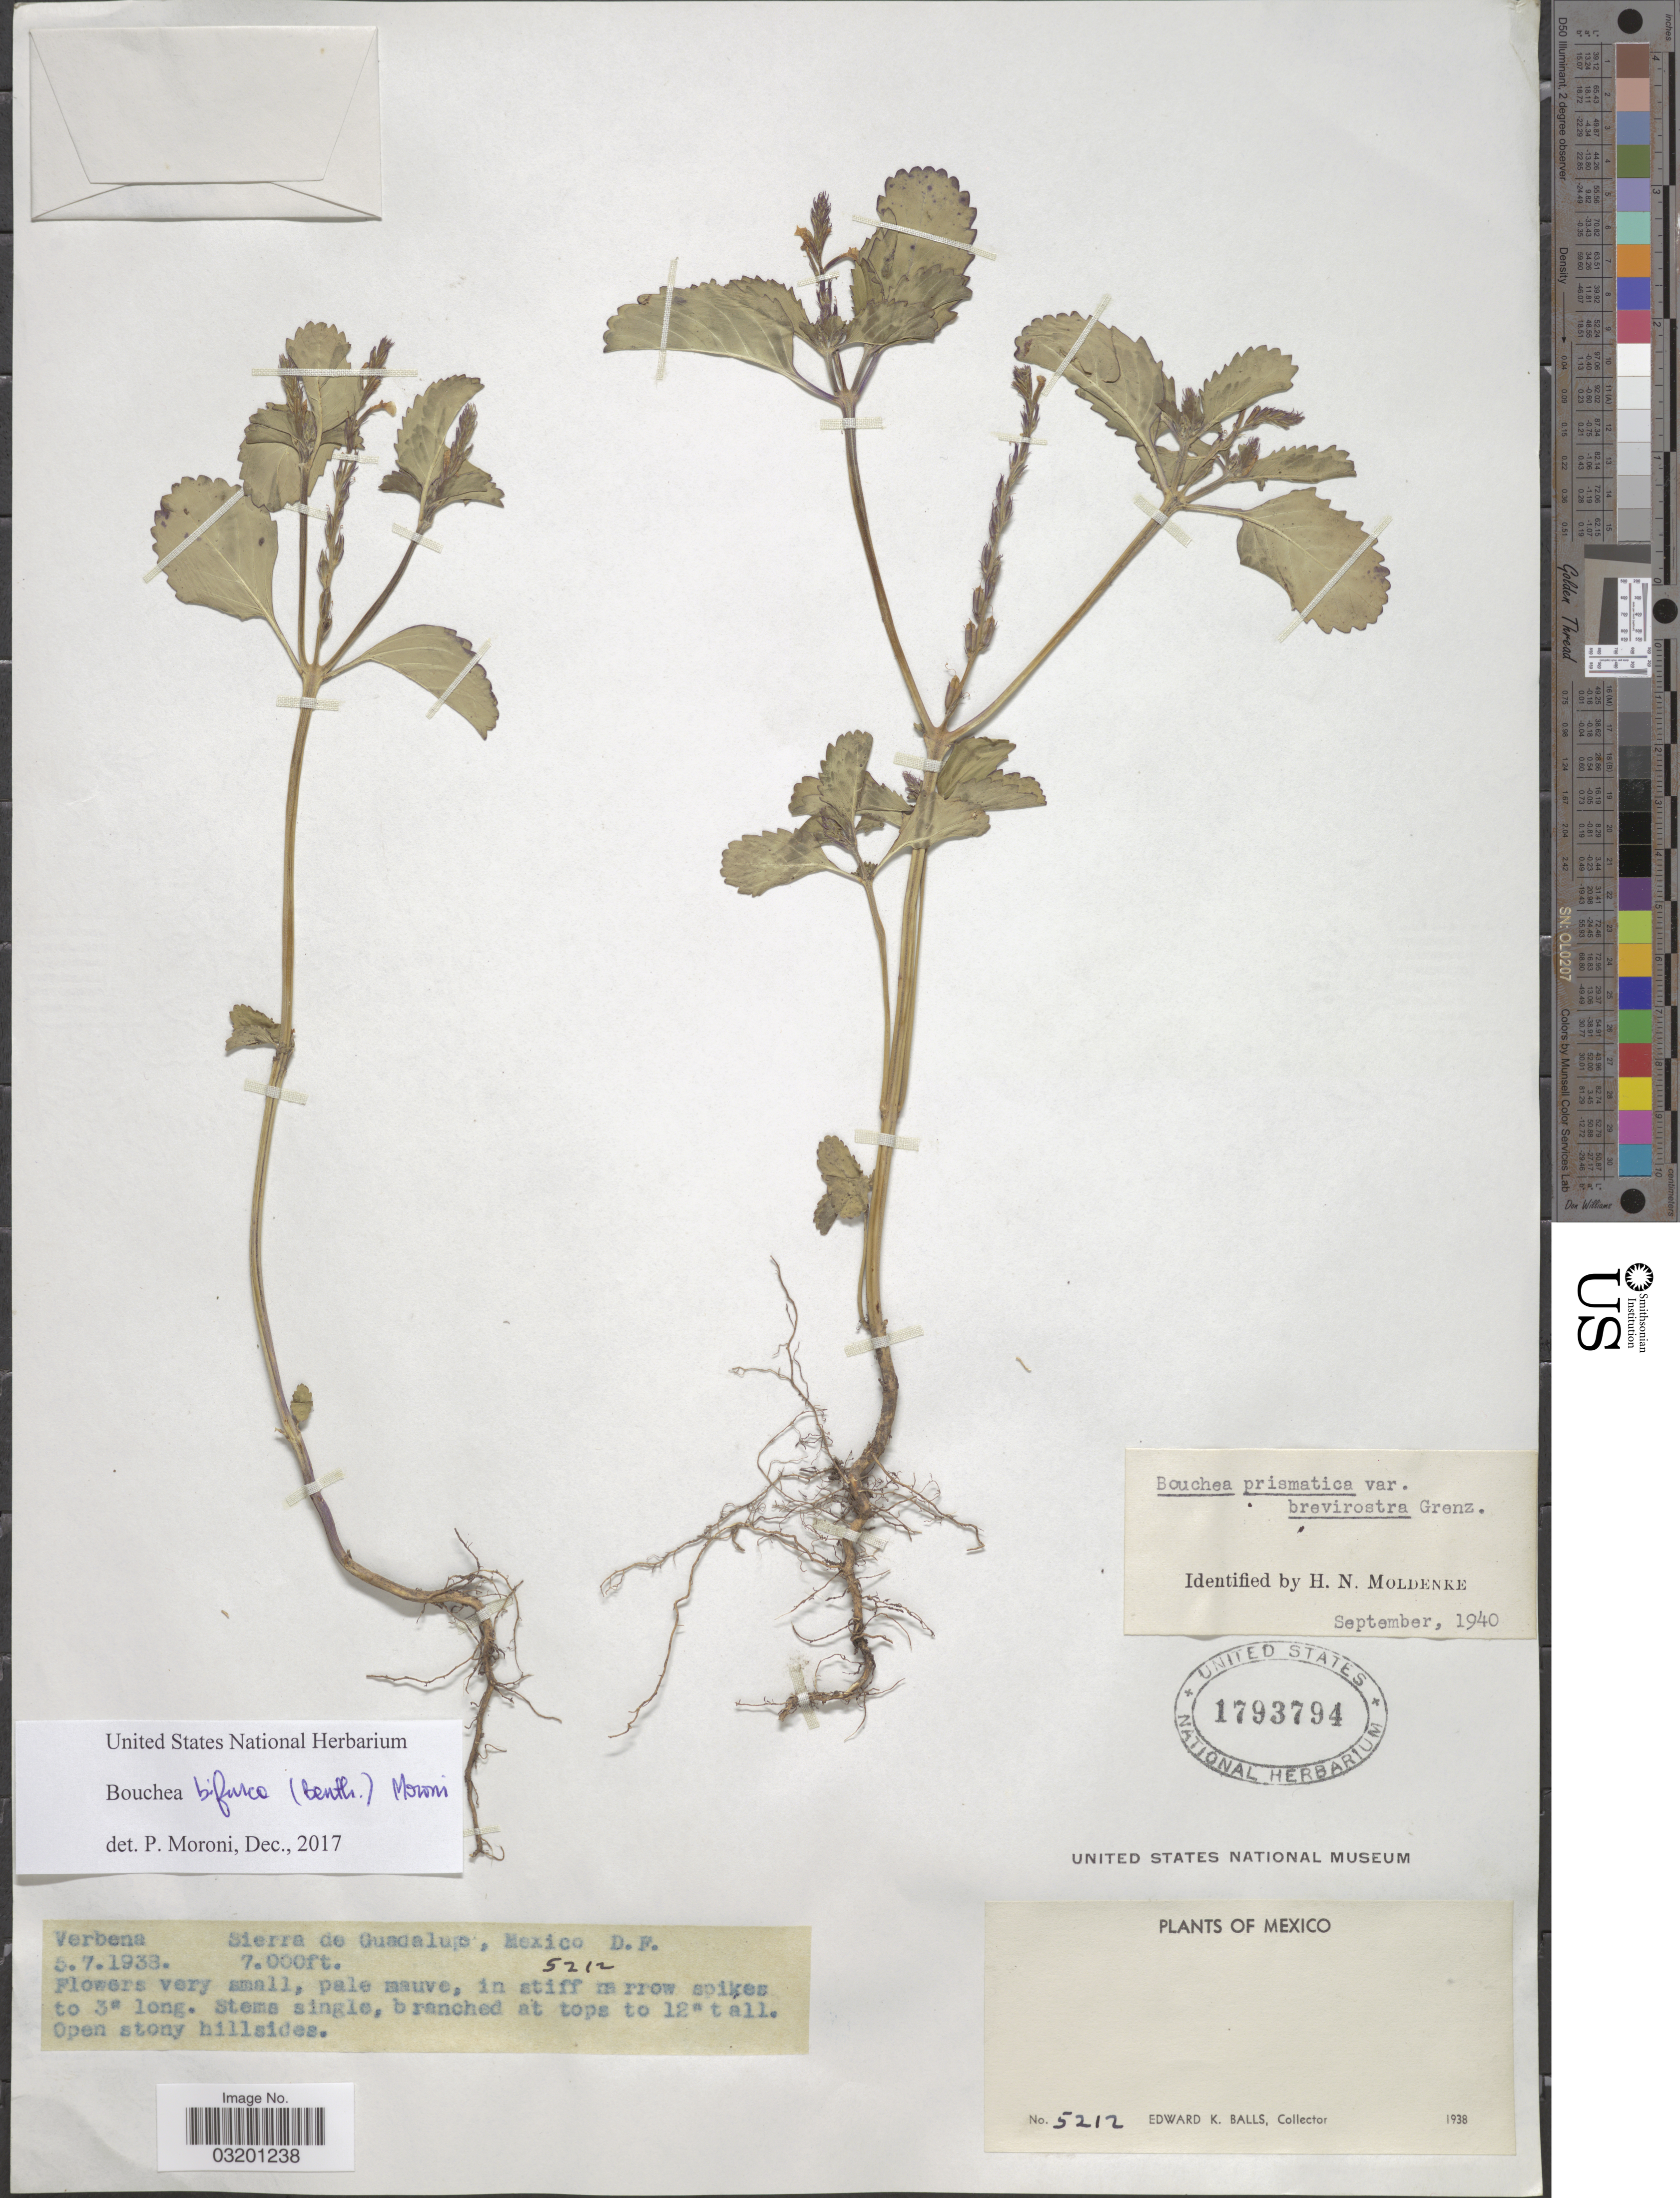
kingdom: Plantae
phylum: Tracheophyta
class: Magnoliopsida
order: Lamiales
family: Verbenaceae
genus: Bouchea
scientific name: Bouchea bifurca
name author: (Benth.) P. Moroni & N. O'Leary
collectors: E. K. Balls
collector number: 5212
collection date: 1938-07-05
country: Mexico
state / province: Distrito Federal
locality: Sierra de Guadalupe, Mexico D.F.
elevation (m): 2134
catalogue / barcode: US 1793794